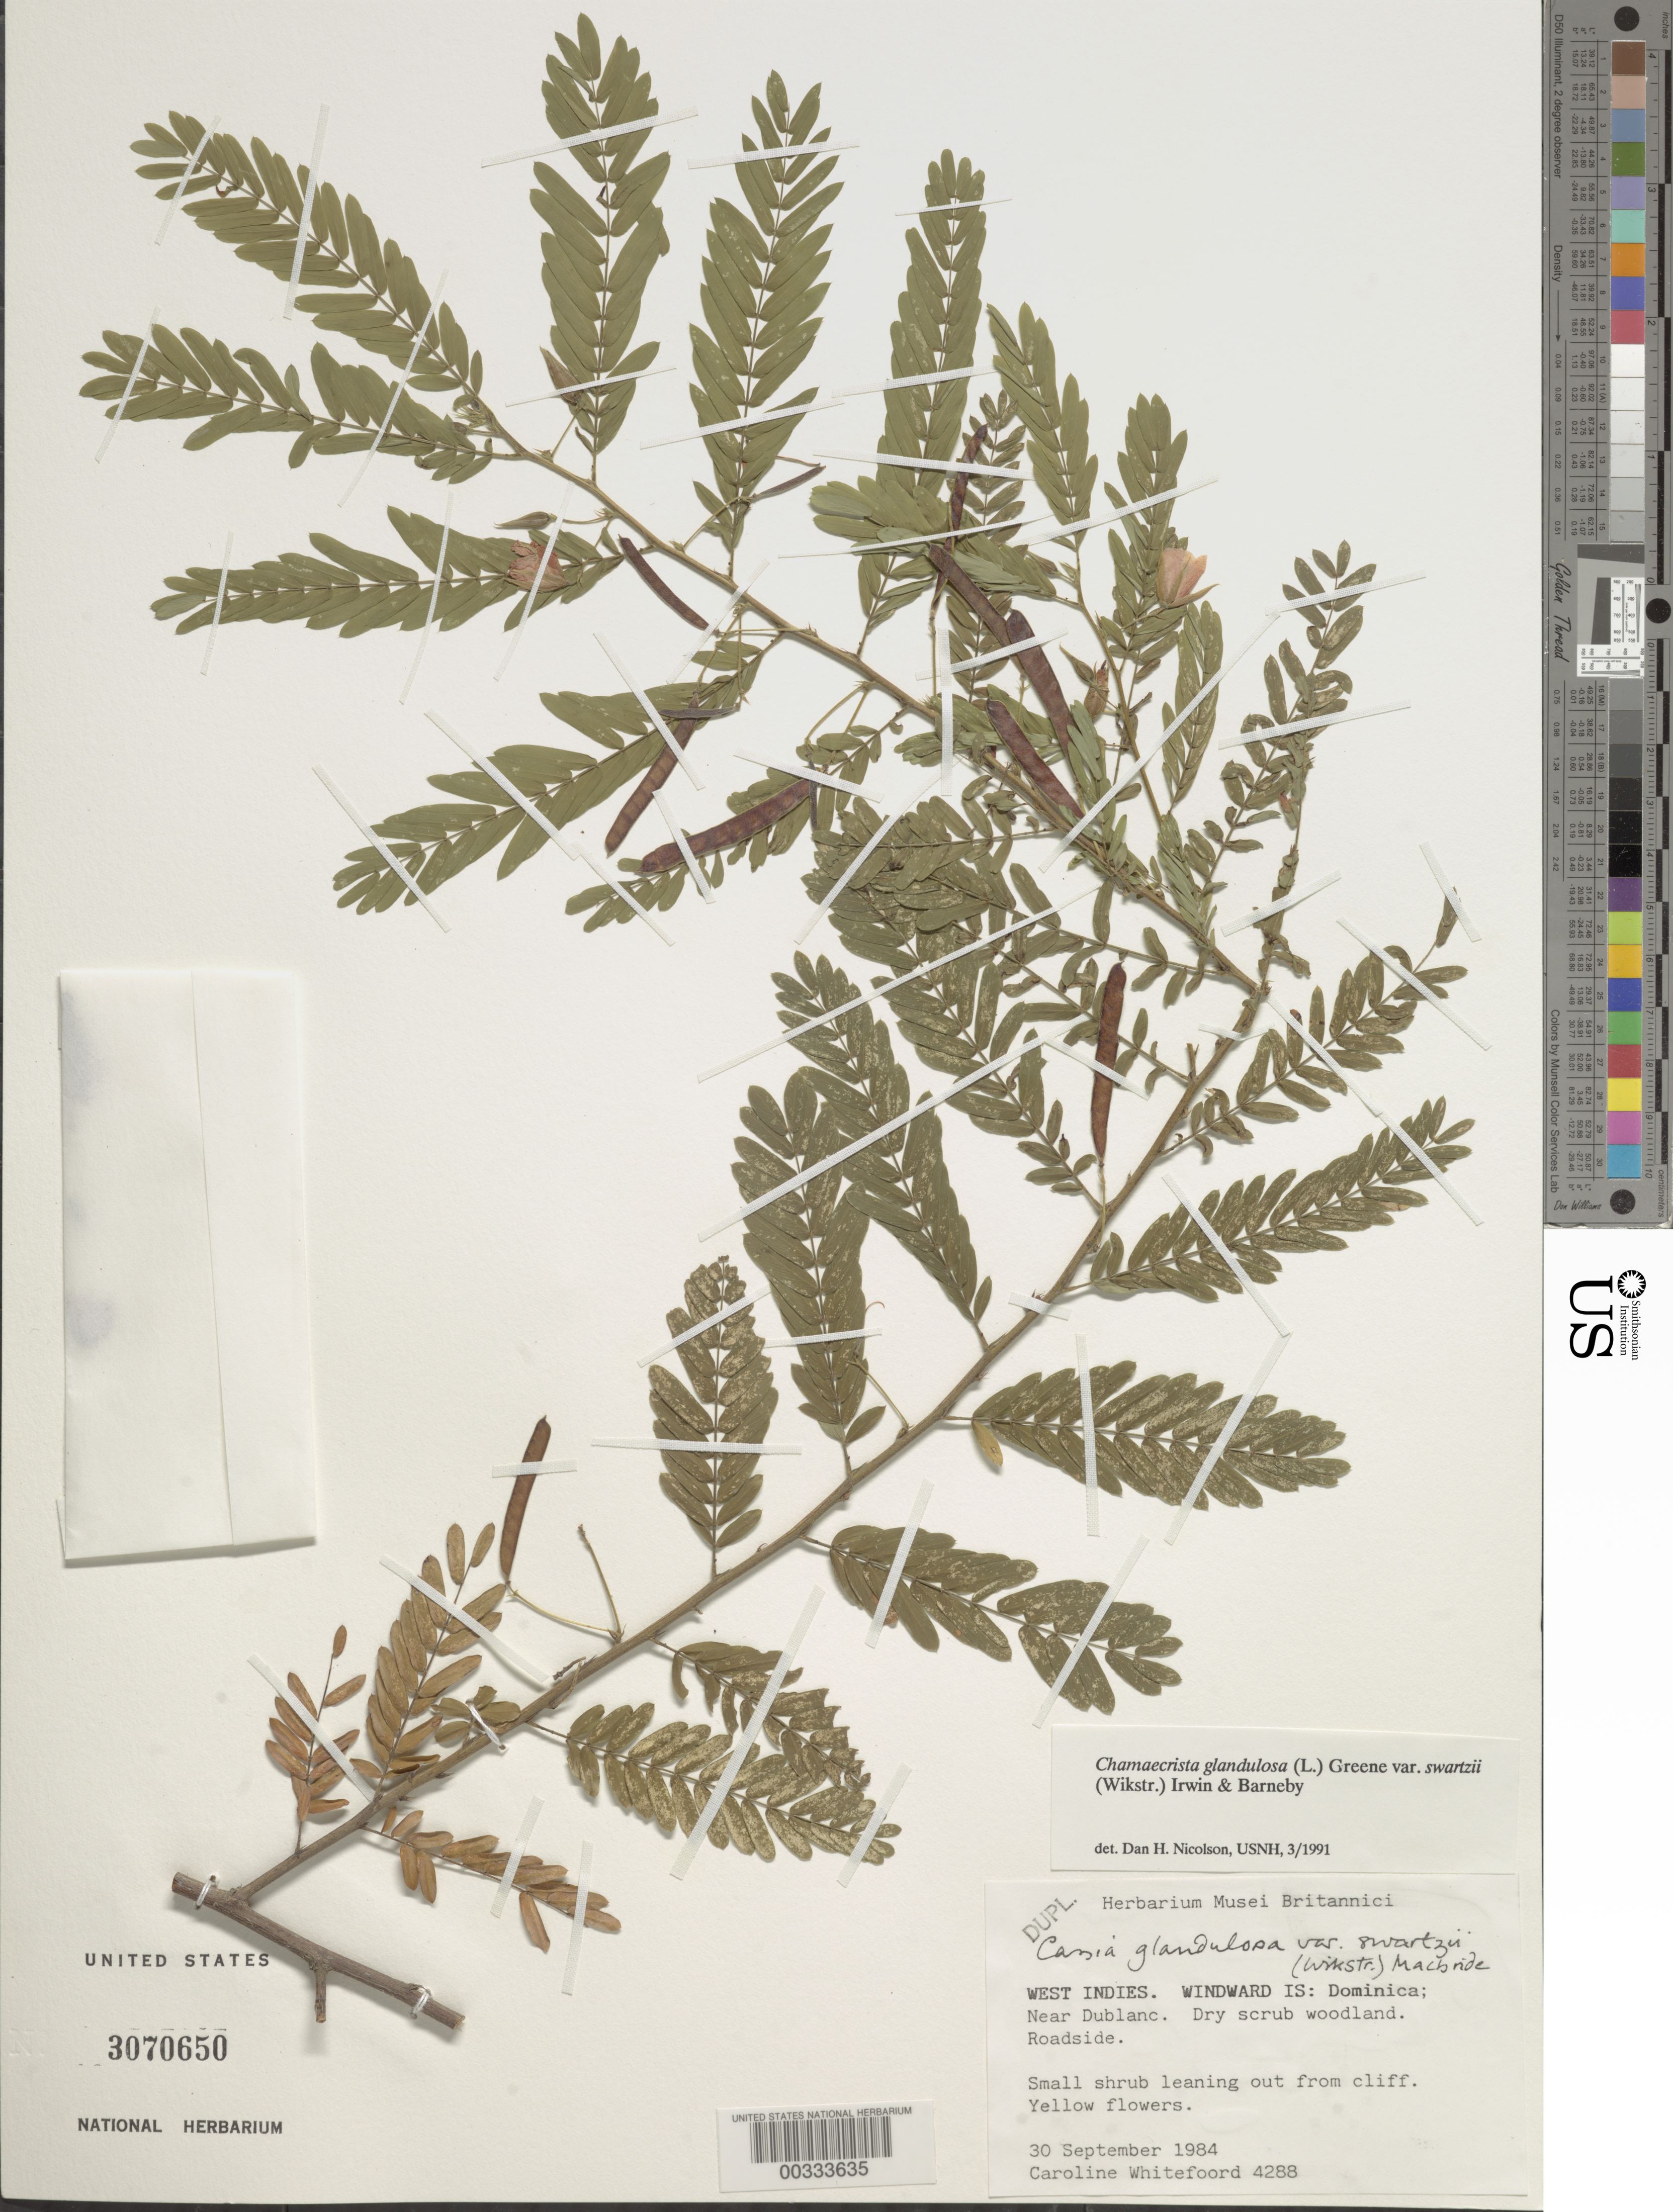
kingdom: Plantae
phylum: Tracheophyta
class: Magnoliopsida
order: Fabales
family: Fabaceae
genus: Chamaecrista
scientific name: Chamaecrista glandulosa var. swartzii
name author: (Wikstr.) H.S. Irwin & Barneby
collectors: C. Whitefoord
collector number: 4288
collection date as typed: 30 Sep 1984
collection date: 1984-09-30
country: Dominica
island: Dominica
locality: Near dublanc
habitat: Dry scrub woodland; roadside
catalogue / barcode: US 3070650